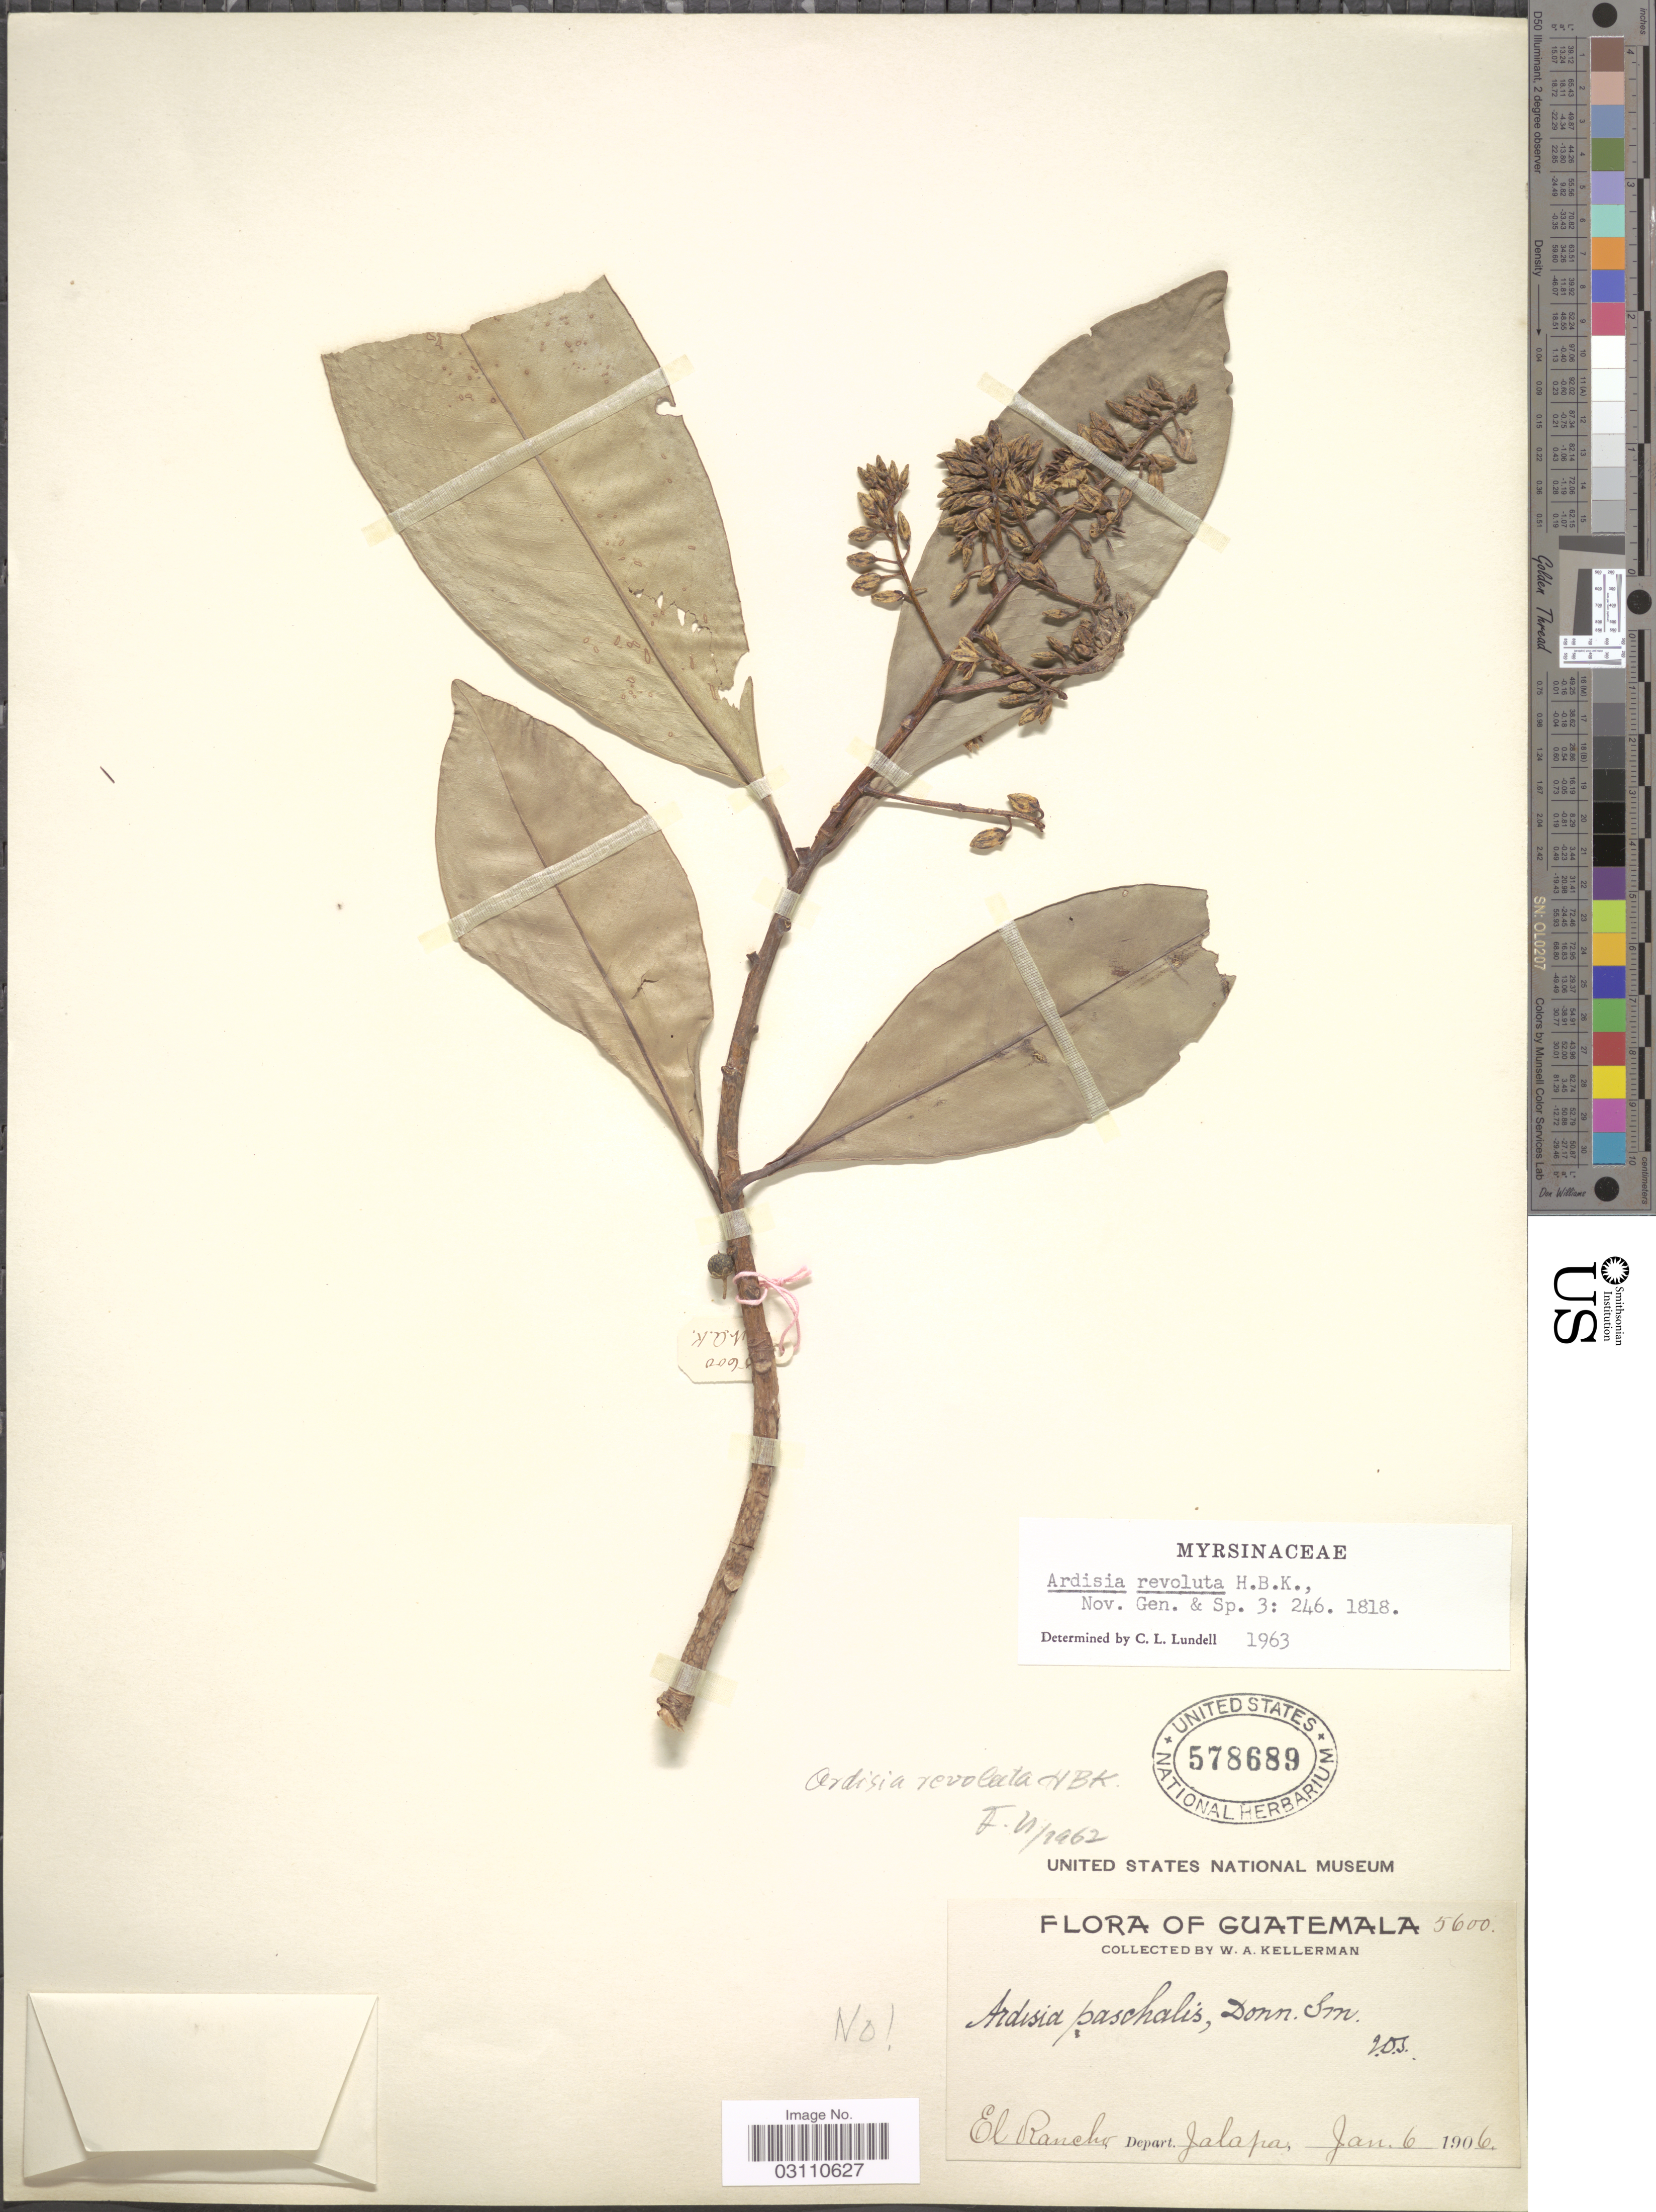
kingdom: Plantae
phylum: Tracheophyta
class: Magnoliopsida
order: Ericales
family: Primulaceae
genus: Ardisia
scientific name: Ardisia revoluta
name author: Kunth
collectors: W. Kellerman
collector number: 5600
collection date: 1906-01-06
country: Guatemala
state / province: Jalapa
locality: El Rancho, Depart. Jalapa.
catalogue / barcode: US 578689